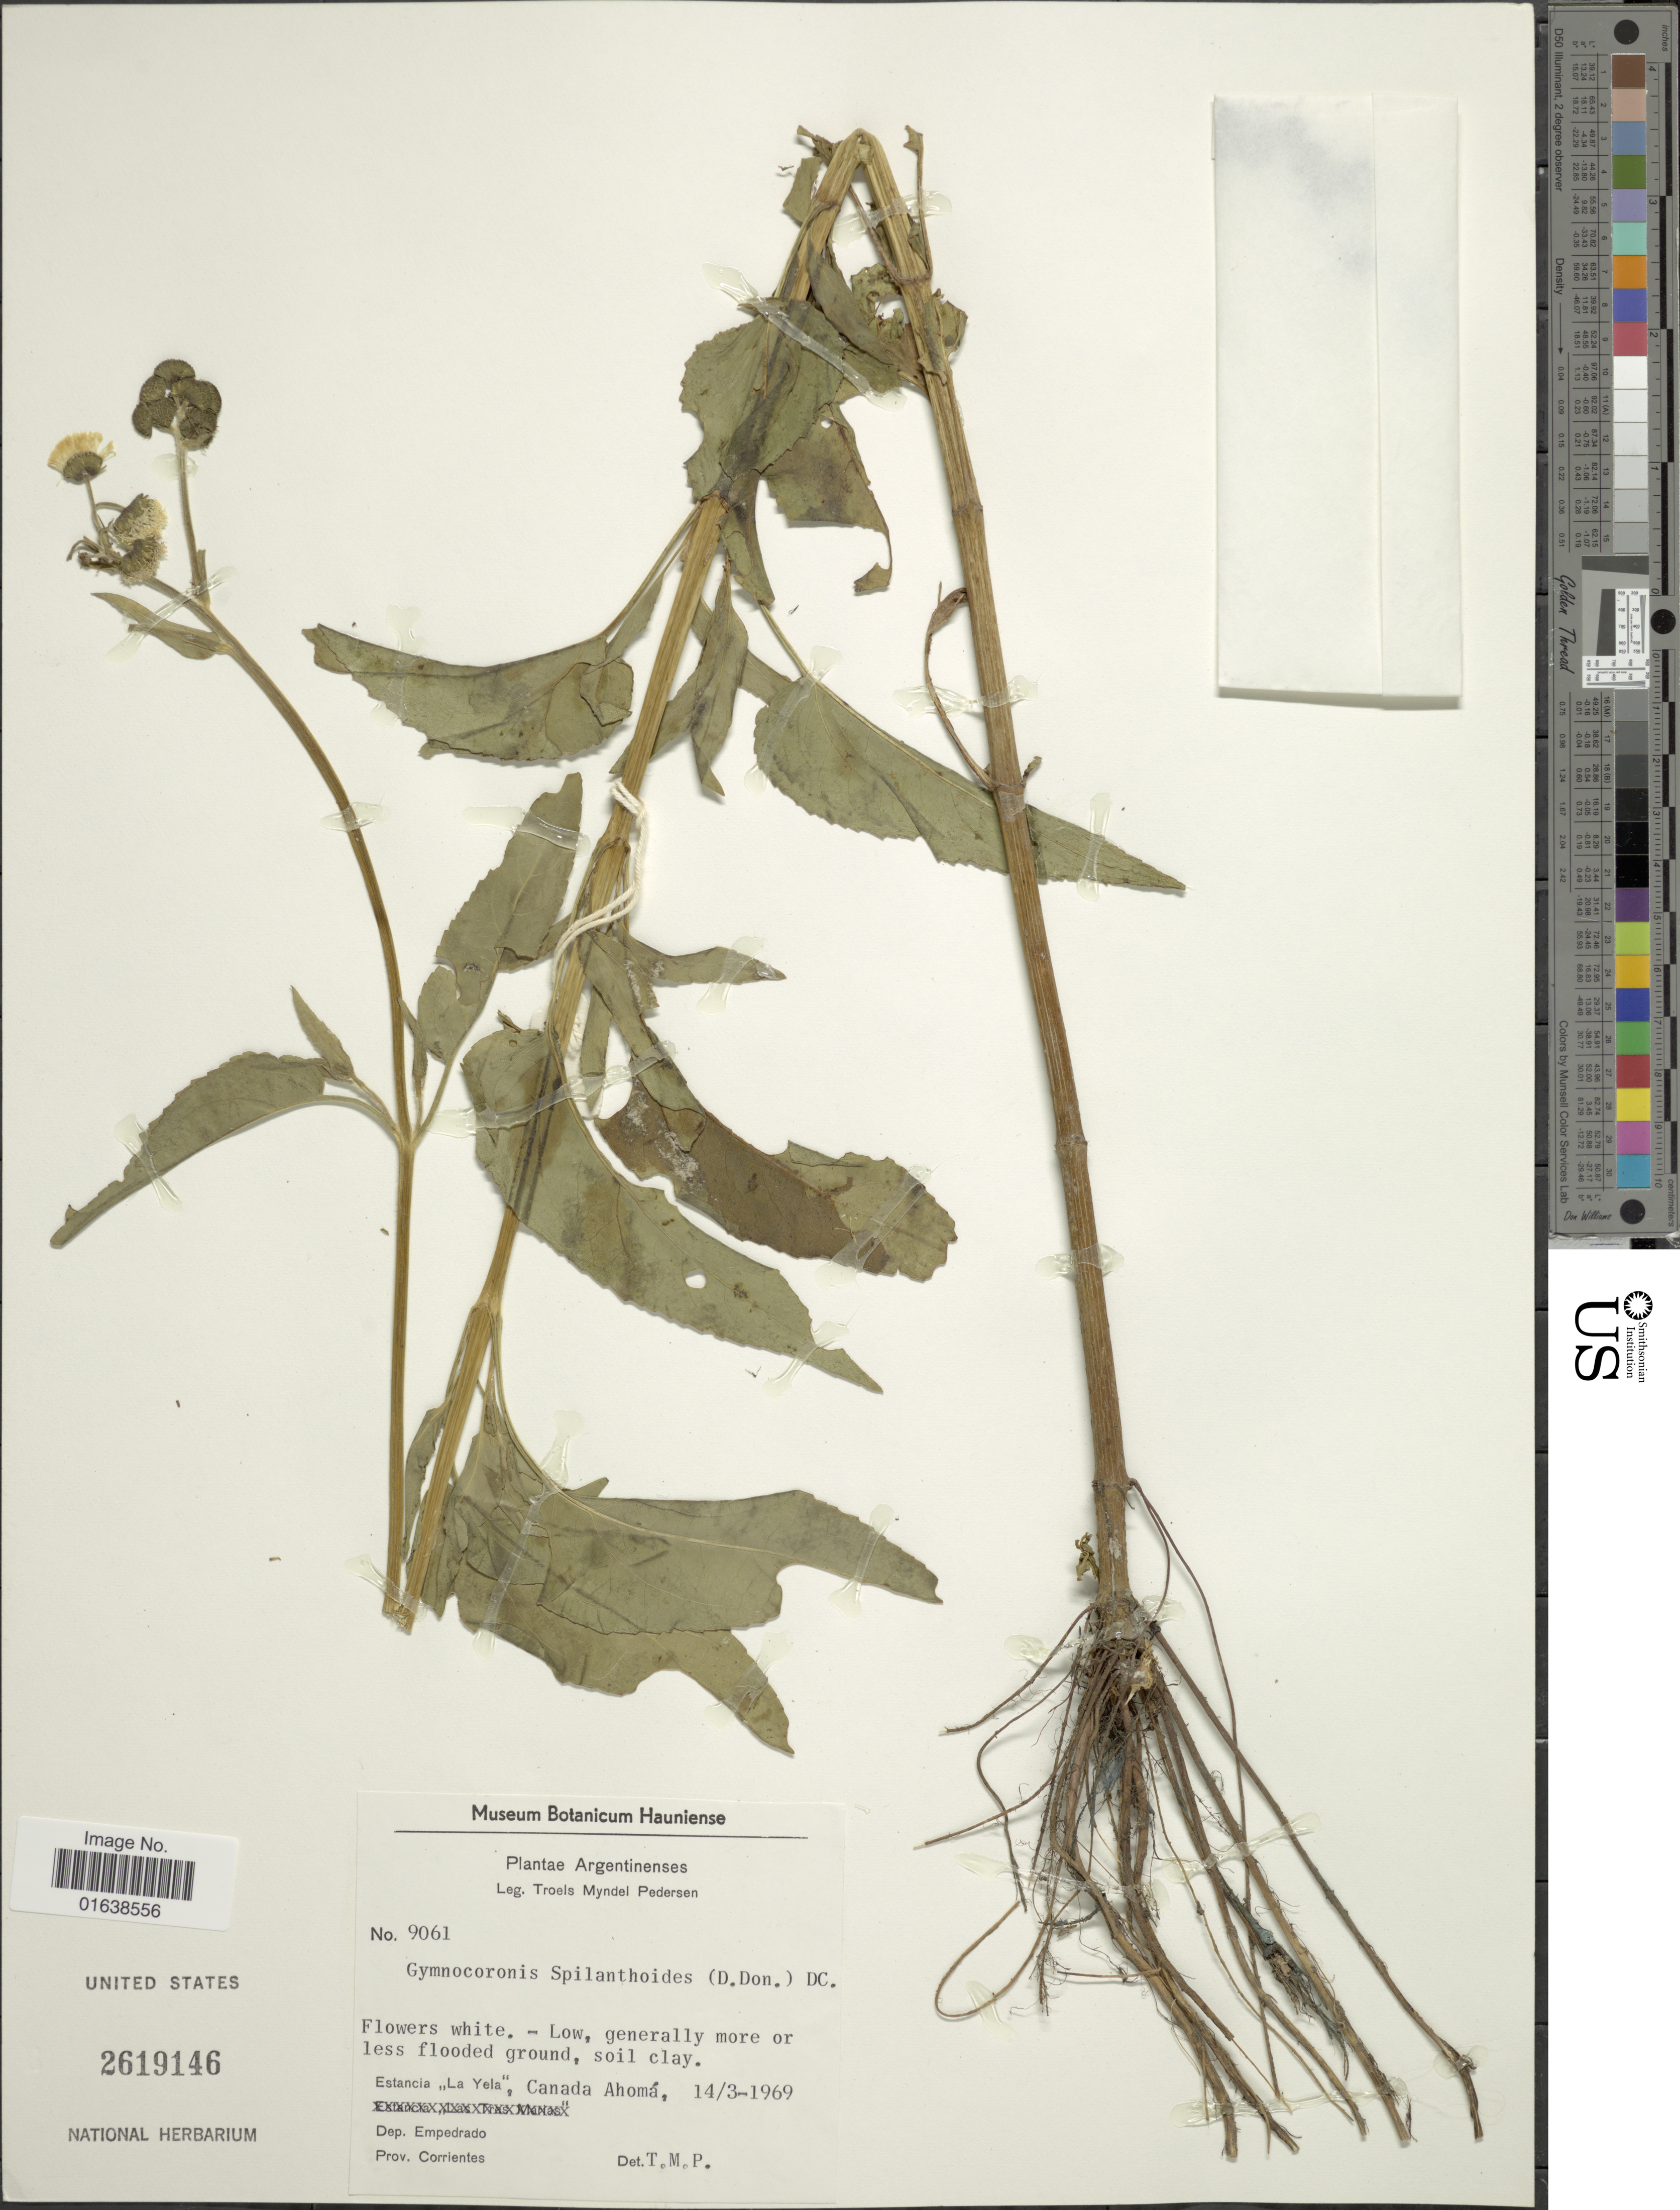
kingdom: Plantae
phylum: Tracheophyta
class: Magnoliopsida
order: Asterales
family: Asteraceae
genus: Gymnocoronis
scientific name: Gymnocoronis spilanthoides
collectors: T. Pederson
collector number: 9061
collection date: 1969-03-14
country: Argentina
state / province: Corrientes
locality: Estancia "La Yela", Canada Ahoma. Dep. Empedrado. Prov. Corrientes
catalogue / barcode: US 2619146